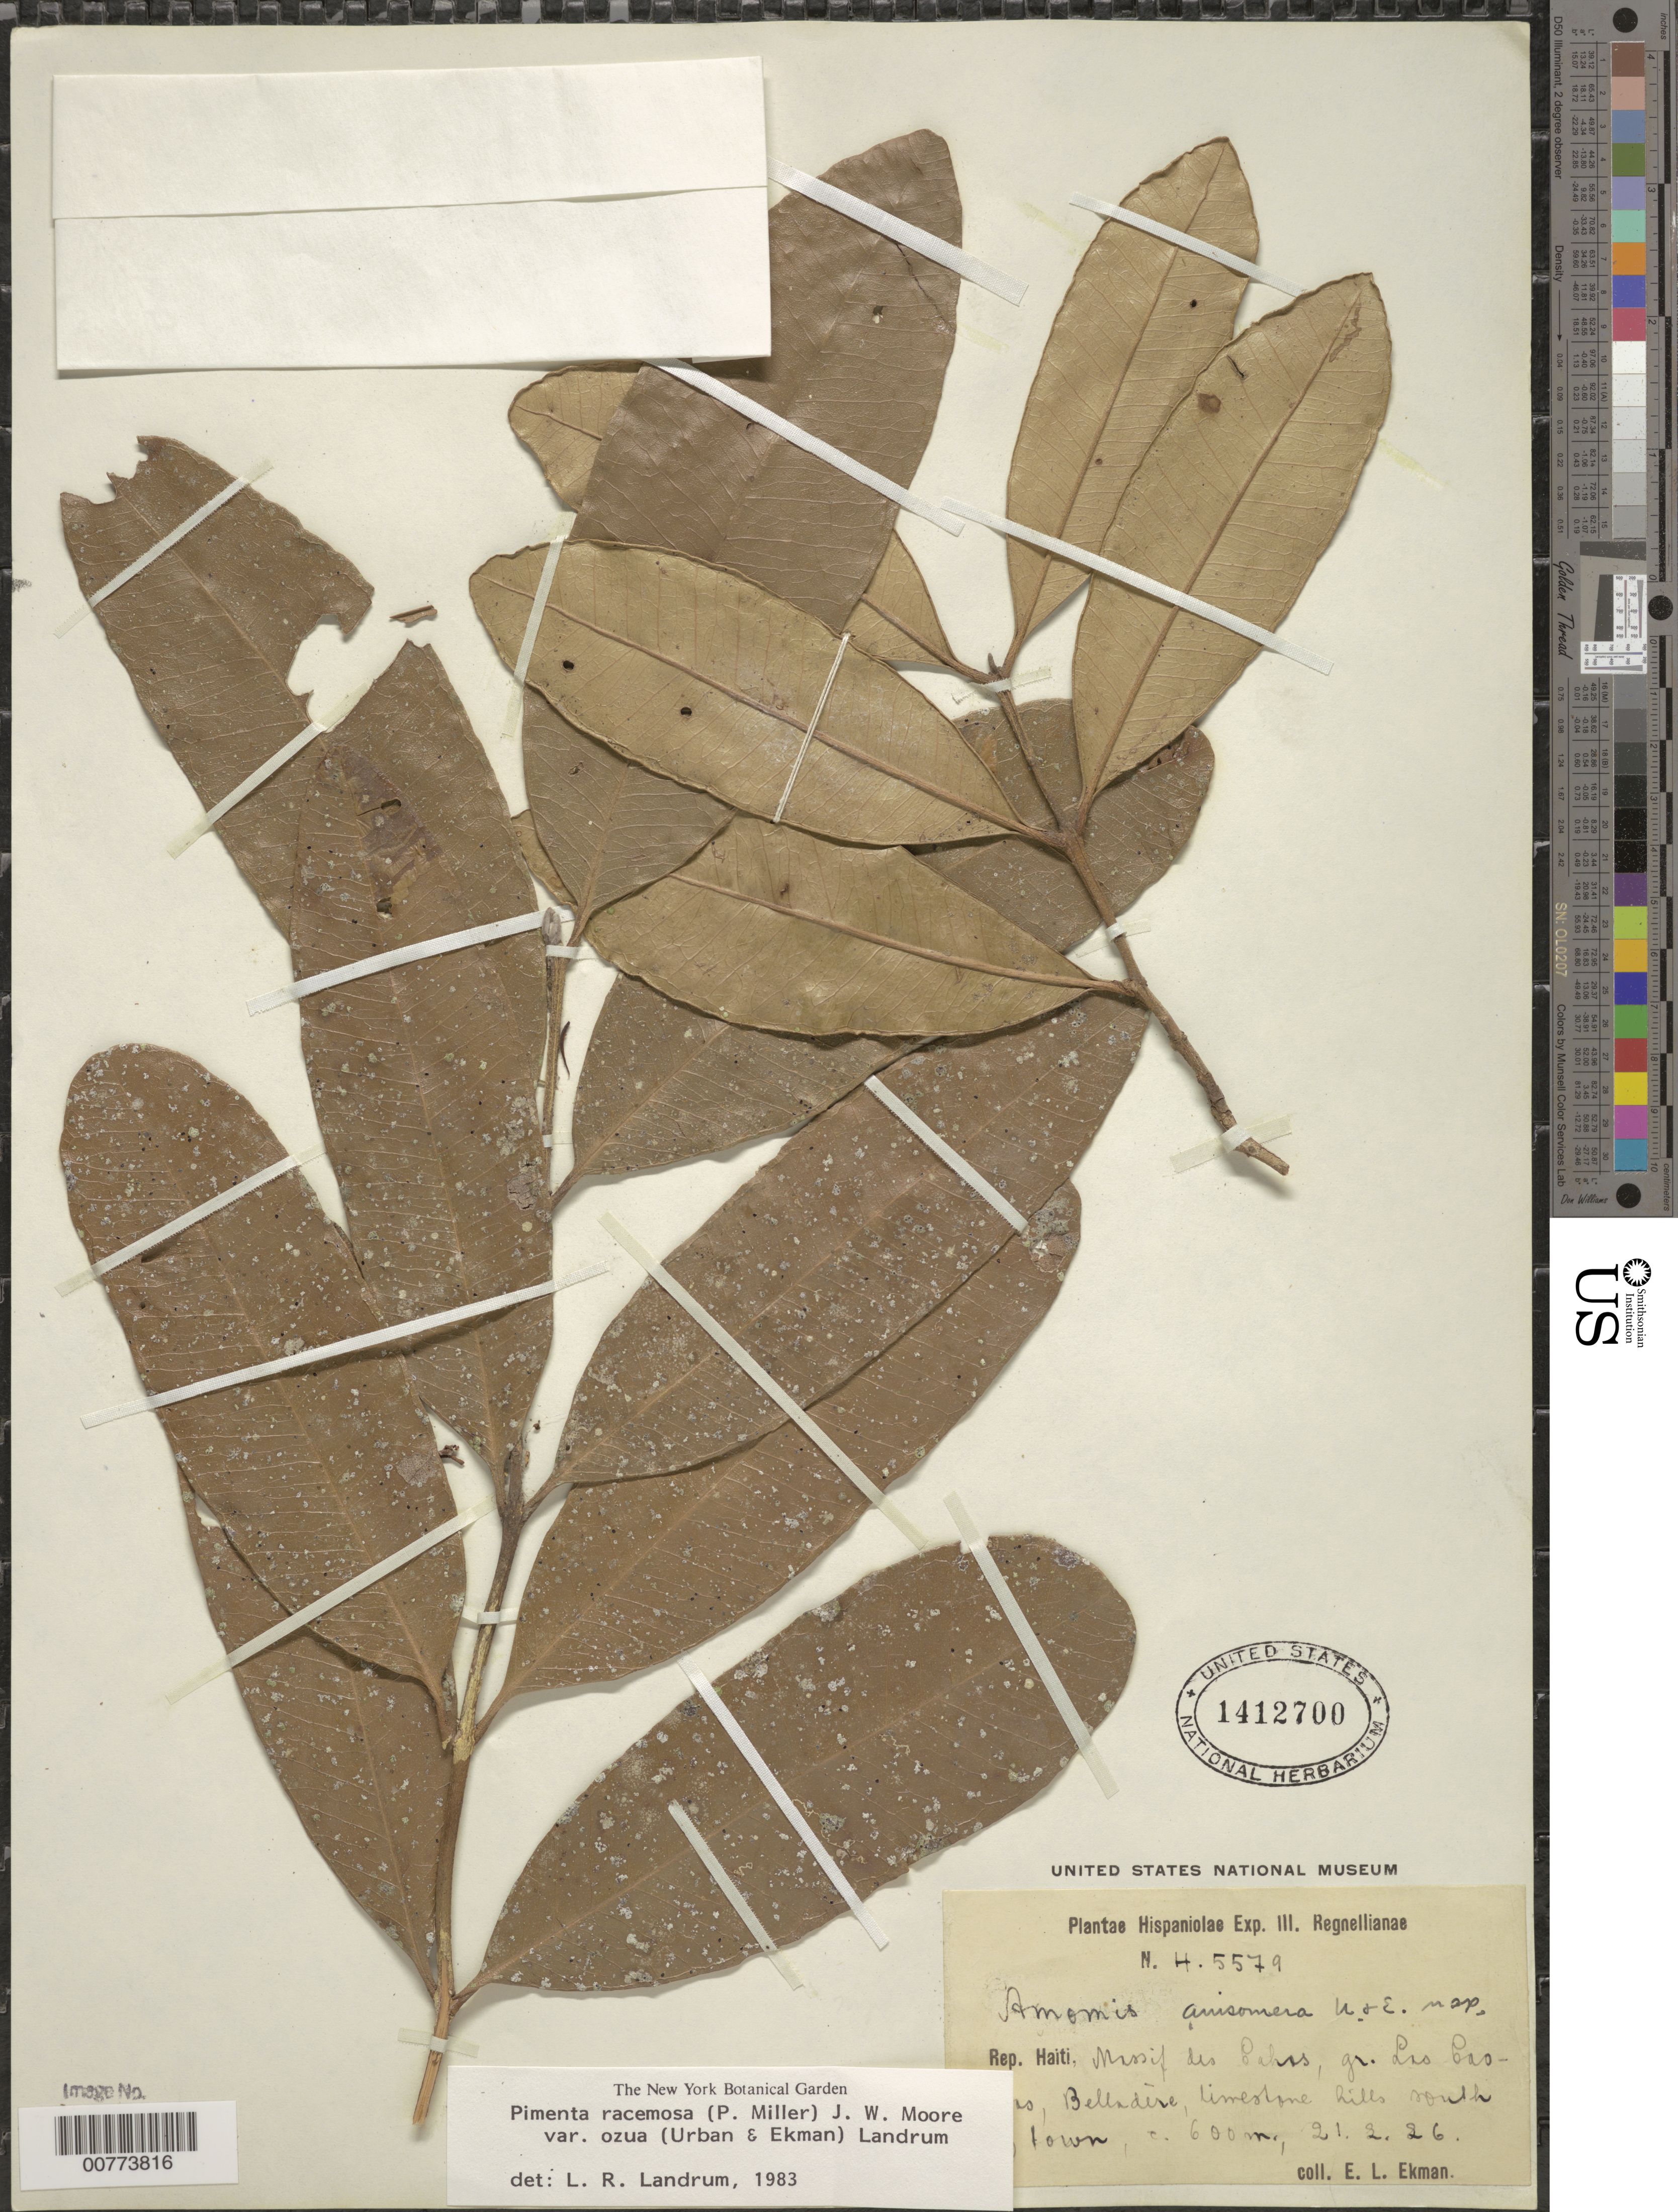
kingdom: Plantae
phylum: Tracheophyta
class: Magnoliopsida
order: Myrtales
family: Myrtaceae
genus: Pimenta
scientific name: Pimenta racemosa var. ozua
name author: (Urb. & Ekman) Landrum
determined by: Landrum, L. R.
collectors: E. L. Ekman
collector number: H 5579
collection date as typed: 21 Feb 1926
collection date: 1926-02-21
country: Haiti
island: Hispaniola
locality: Massif des "Cuhas", gr. Las Caobas, Belladère, hills north of town.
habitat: Limestone hills.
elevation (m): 600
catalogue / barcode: US 1412700